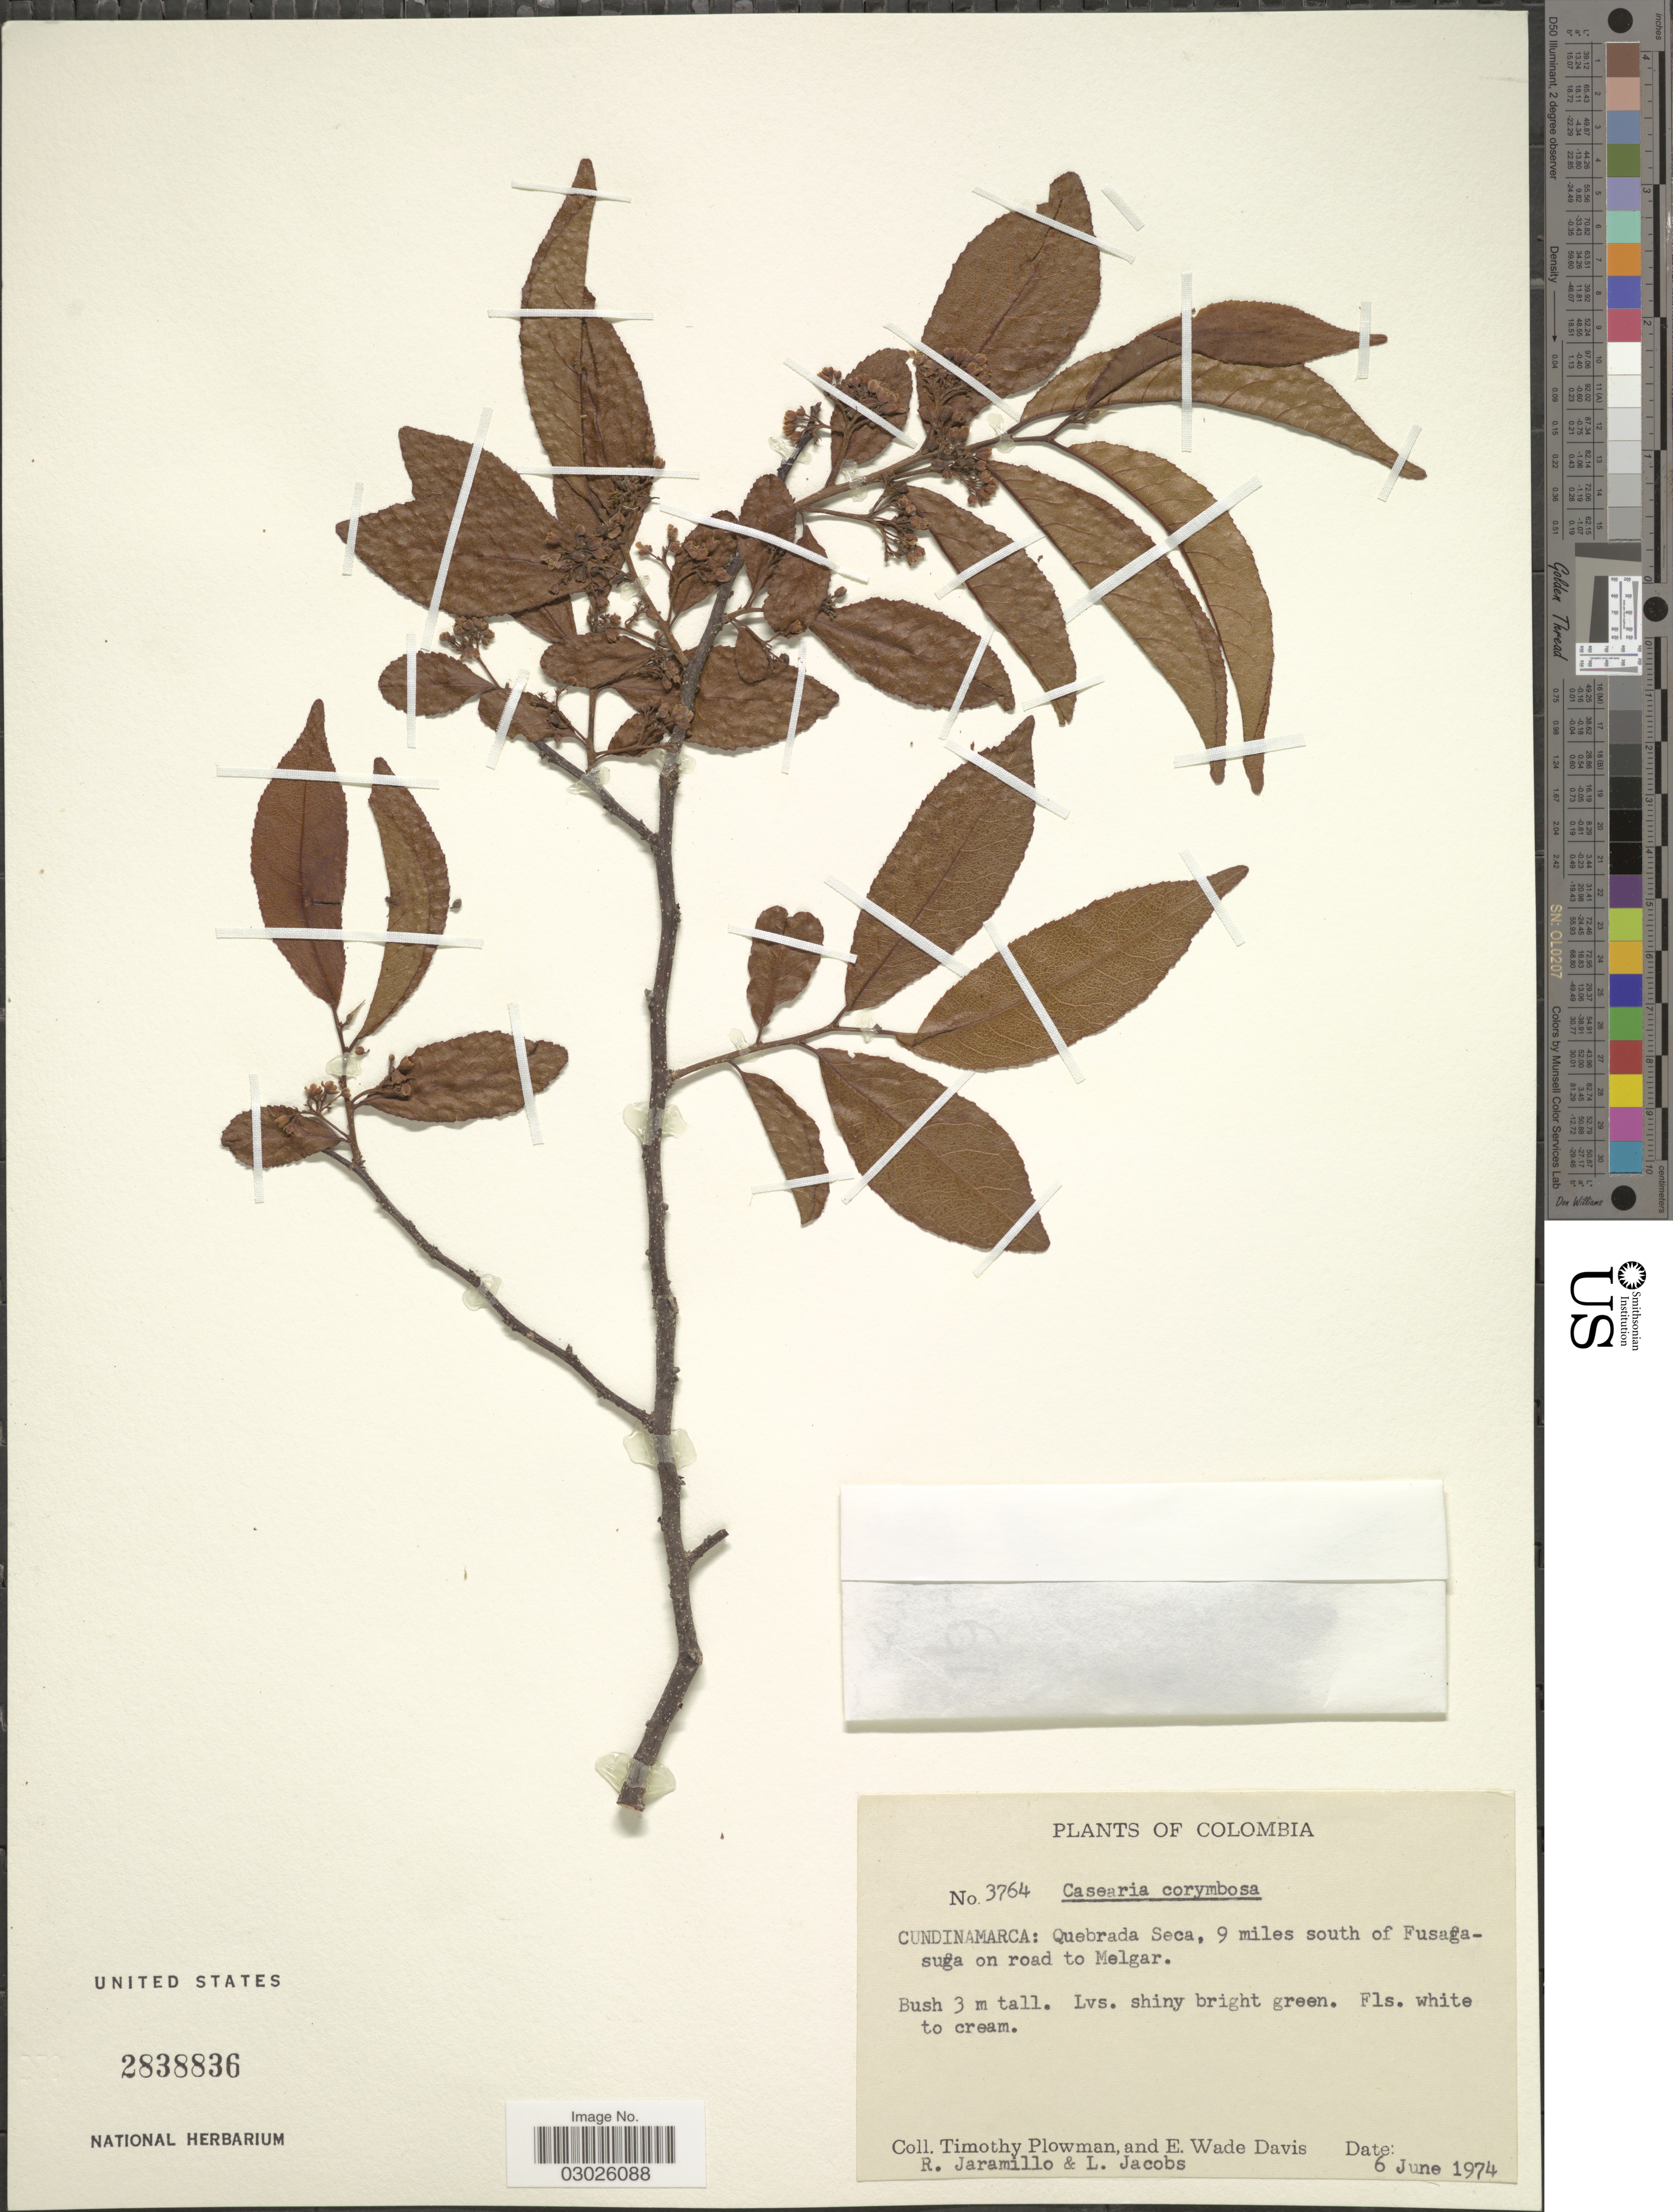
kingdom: Plantae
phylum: Tracheophyta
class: Magnoliopsida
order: Malpighiales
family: Salicaceae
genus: Casearia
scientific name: Casearia corymbosa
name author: Kunth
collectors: T. Plowman, E. W. Davis, R. Jaramillo & L. Jacobs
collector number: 3764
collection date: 1974-06-06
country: Colombia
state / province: Cundinamarca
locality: Quebrada Seca, 9 miles south of Fusagasuga on road to Melgar.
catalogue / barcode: US 2838836